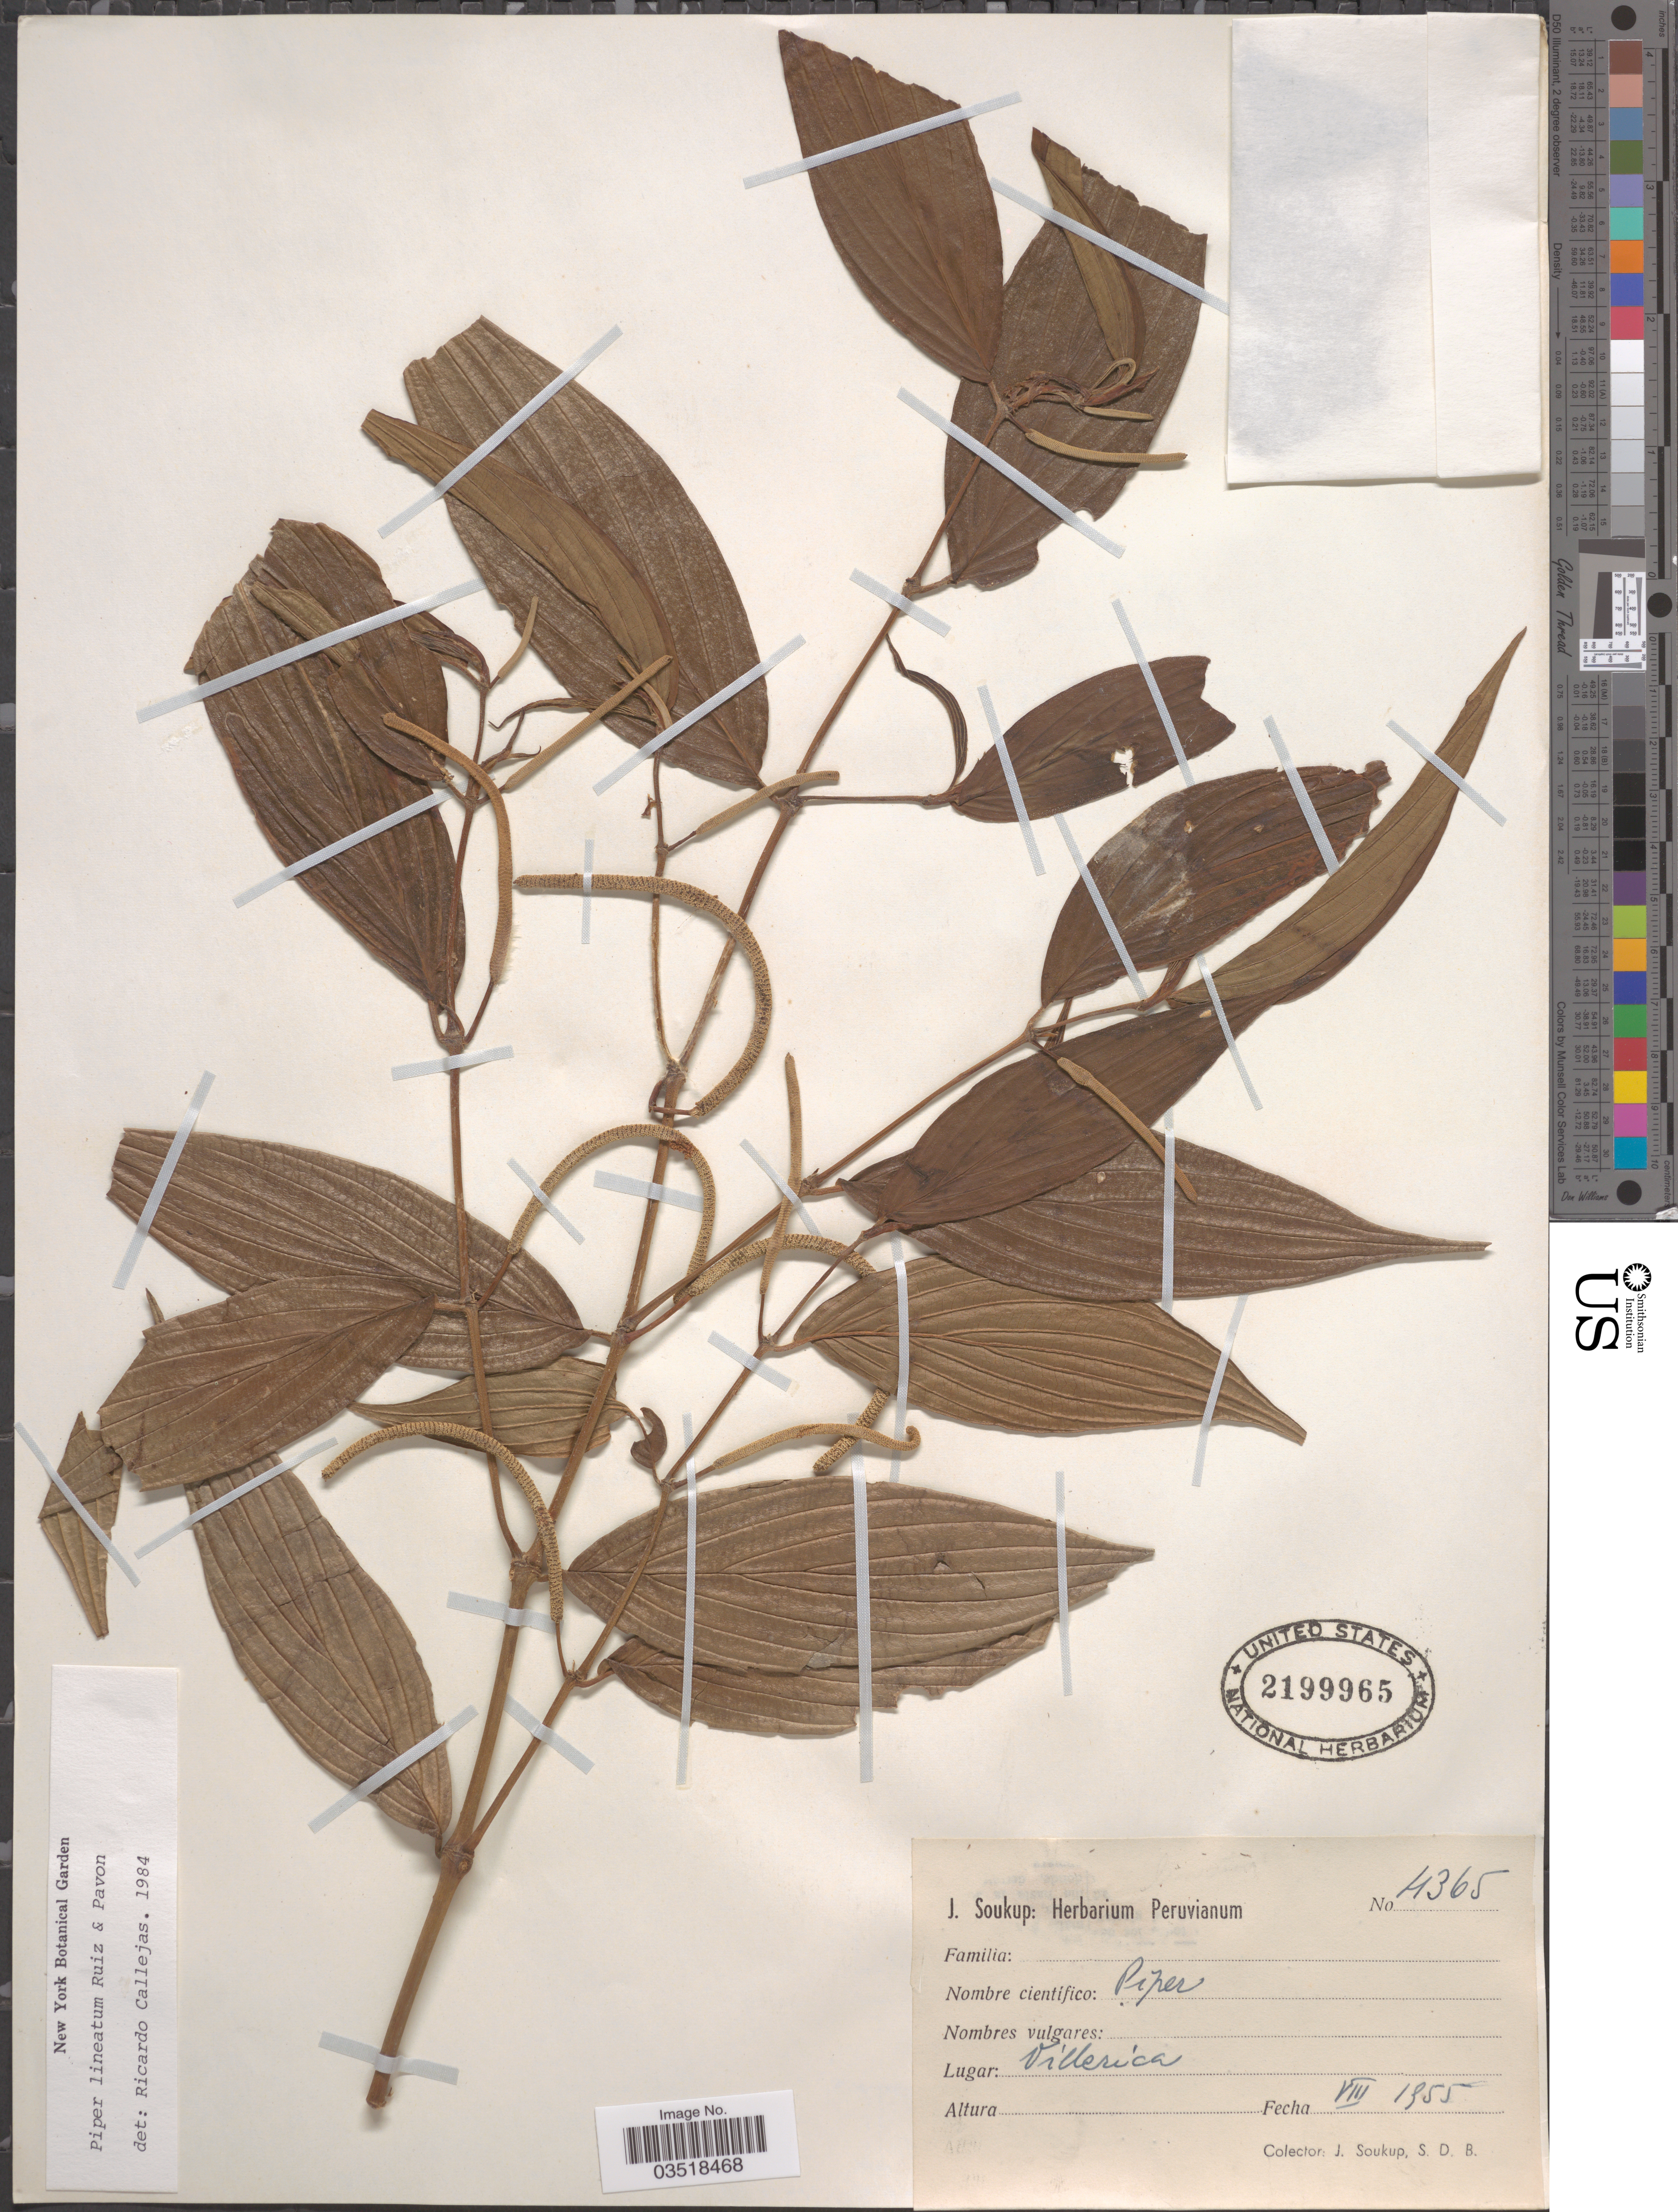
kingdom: Plantae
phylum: Tracheophyta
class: Magnoliopsida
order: Piperales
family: Piperaceae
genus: Piper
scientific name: Piper lineatum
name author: Ruiz & Pav.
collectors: J. Soukup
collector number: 4365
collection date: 1955-08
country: Peru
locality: Villerica.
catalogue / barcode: US 2199965